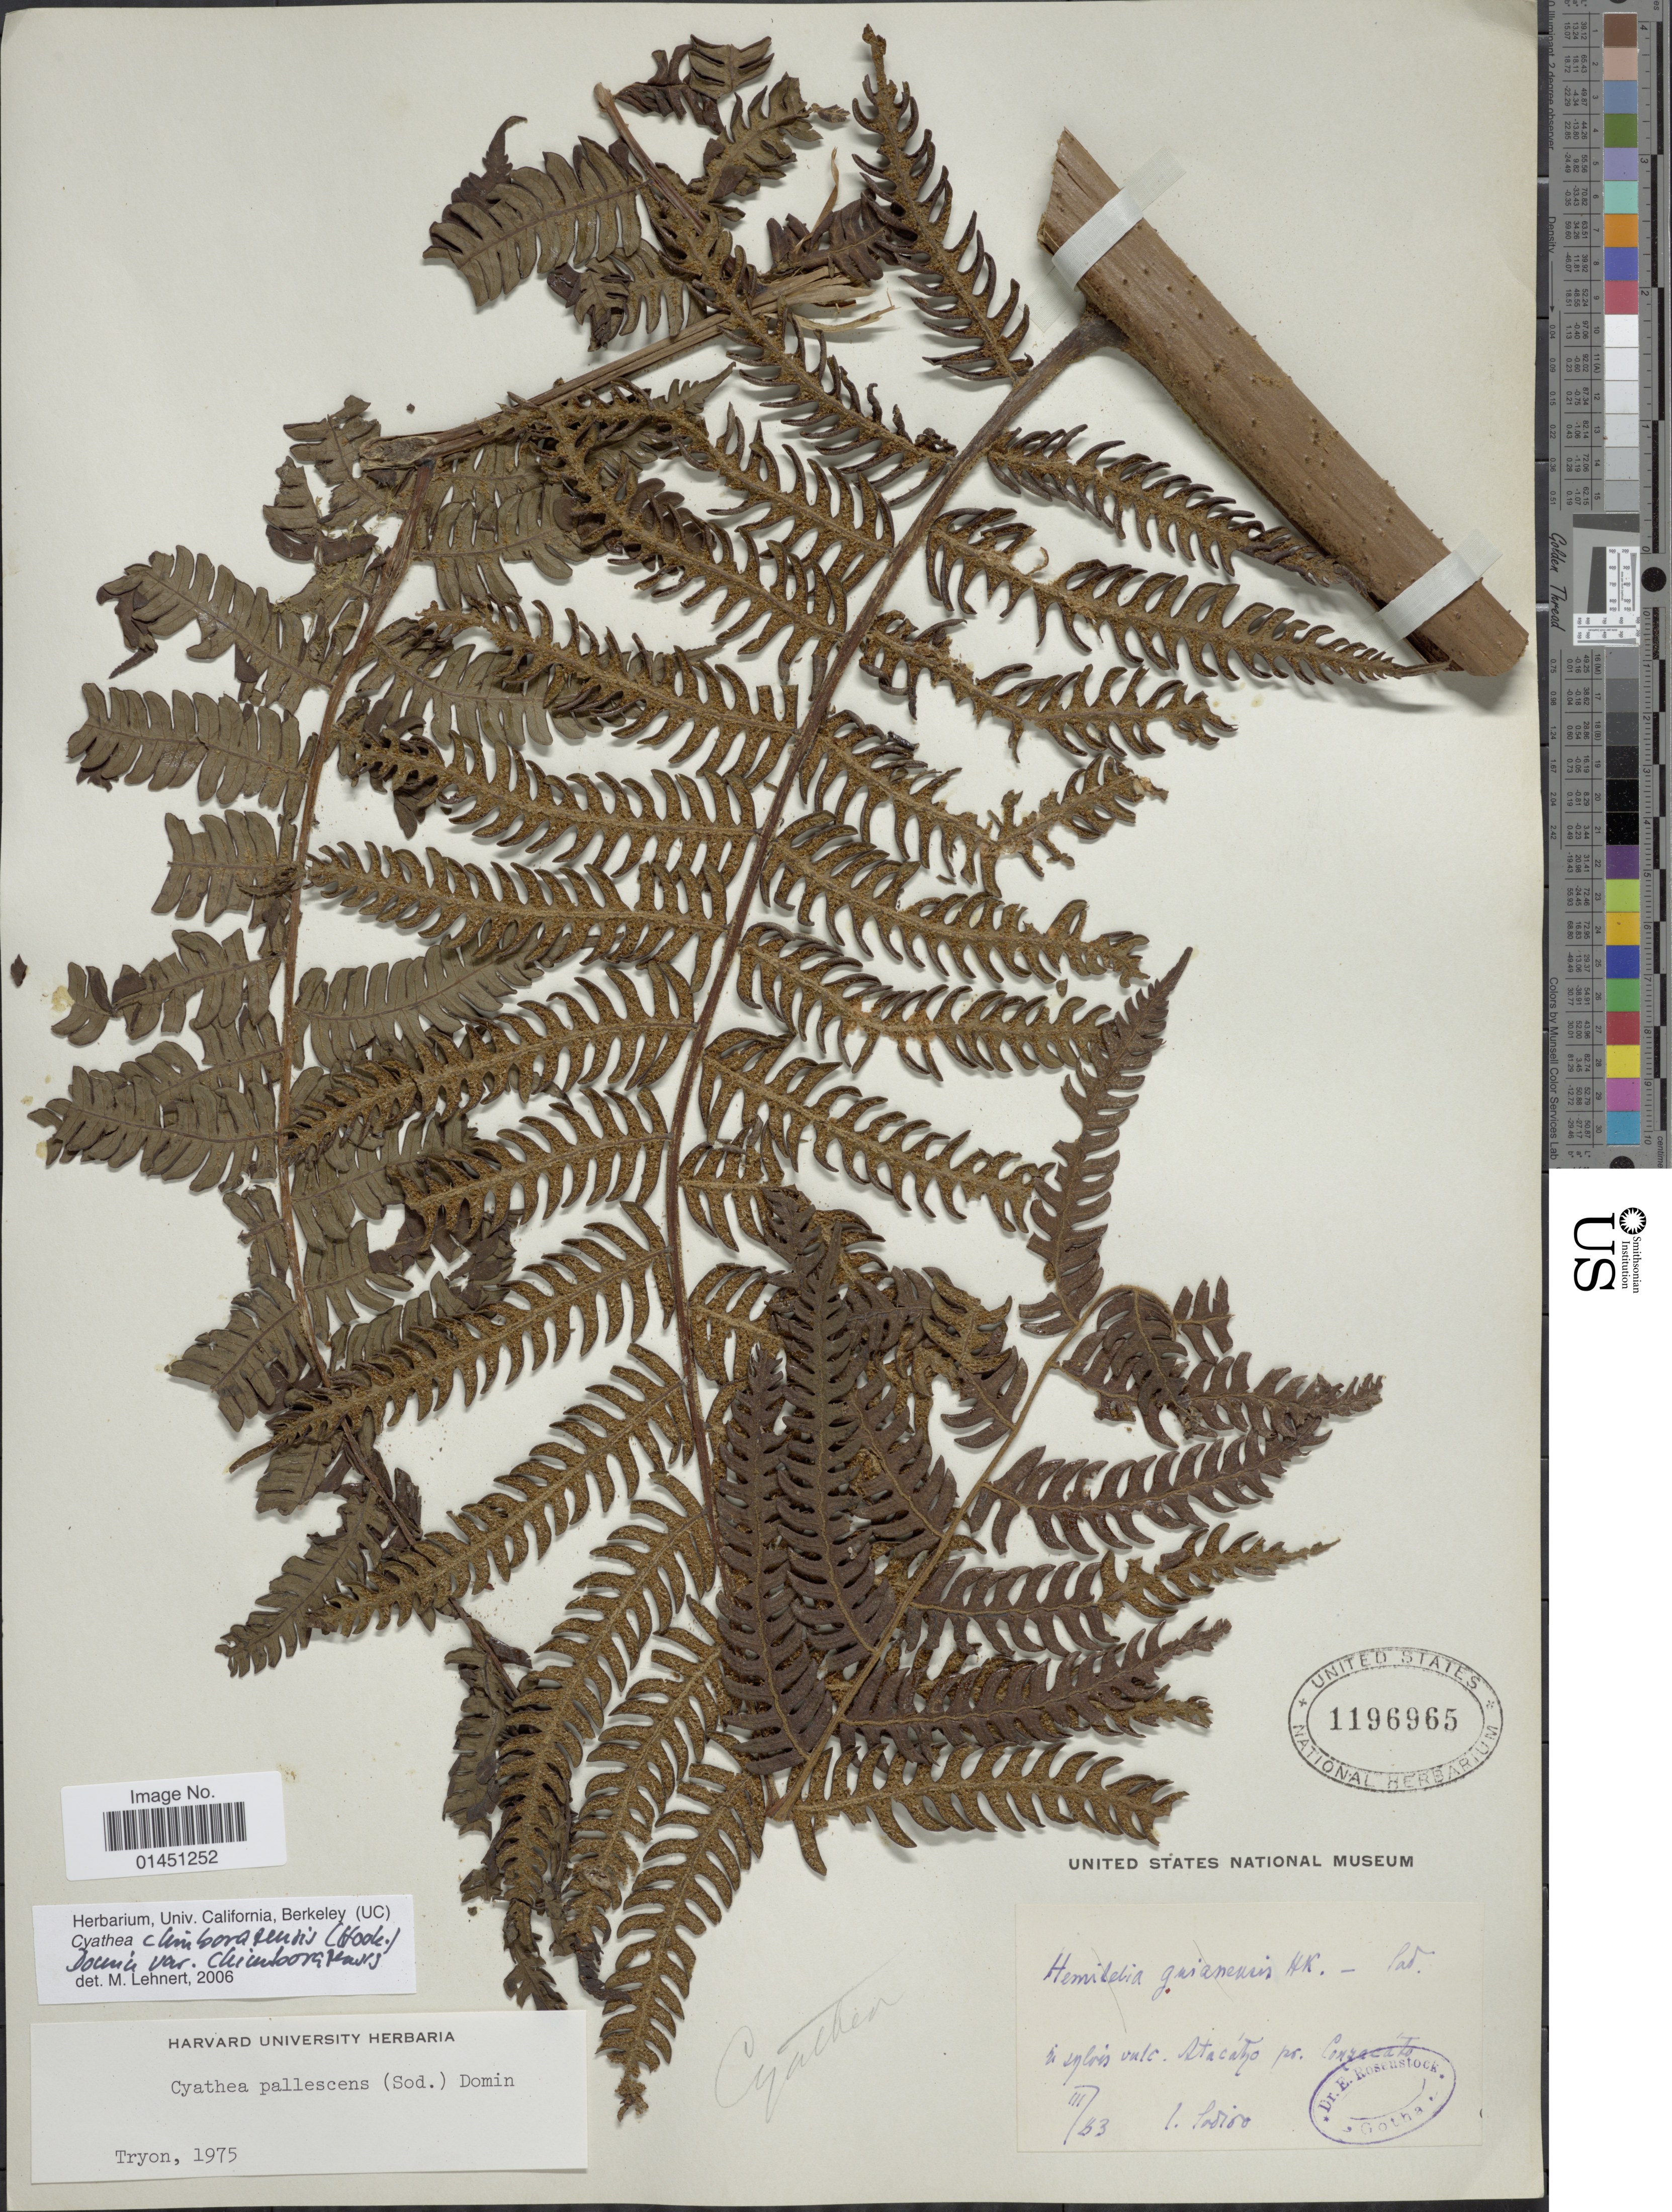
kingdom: Plantae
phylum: Tracheophyta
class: Polypodiopsida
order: Cyatheales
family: Cyatheaceae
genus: Cyathea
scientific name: Cyathea chimborazensis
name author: (Hook.) Hieron.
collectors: L. Sadiro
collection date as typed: Transcribed d/m/y: /3/83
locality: In sylvis vulc. Atacatyo pr. Conzacito [interpreted]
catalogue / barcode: US 1196965